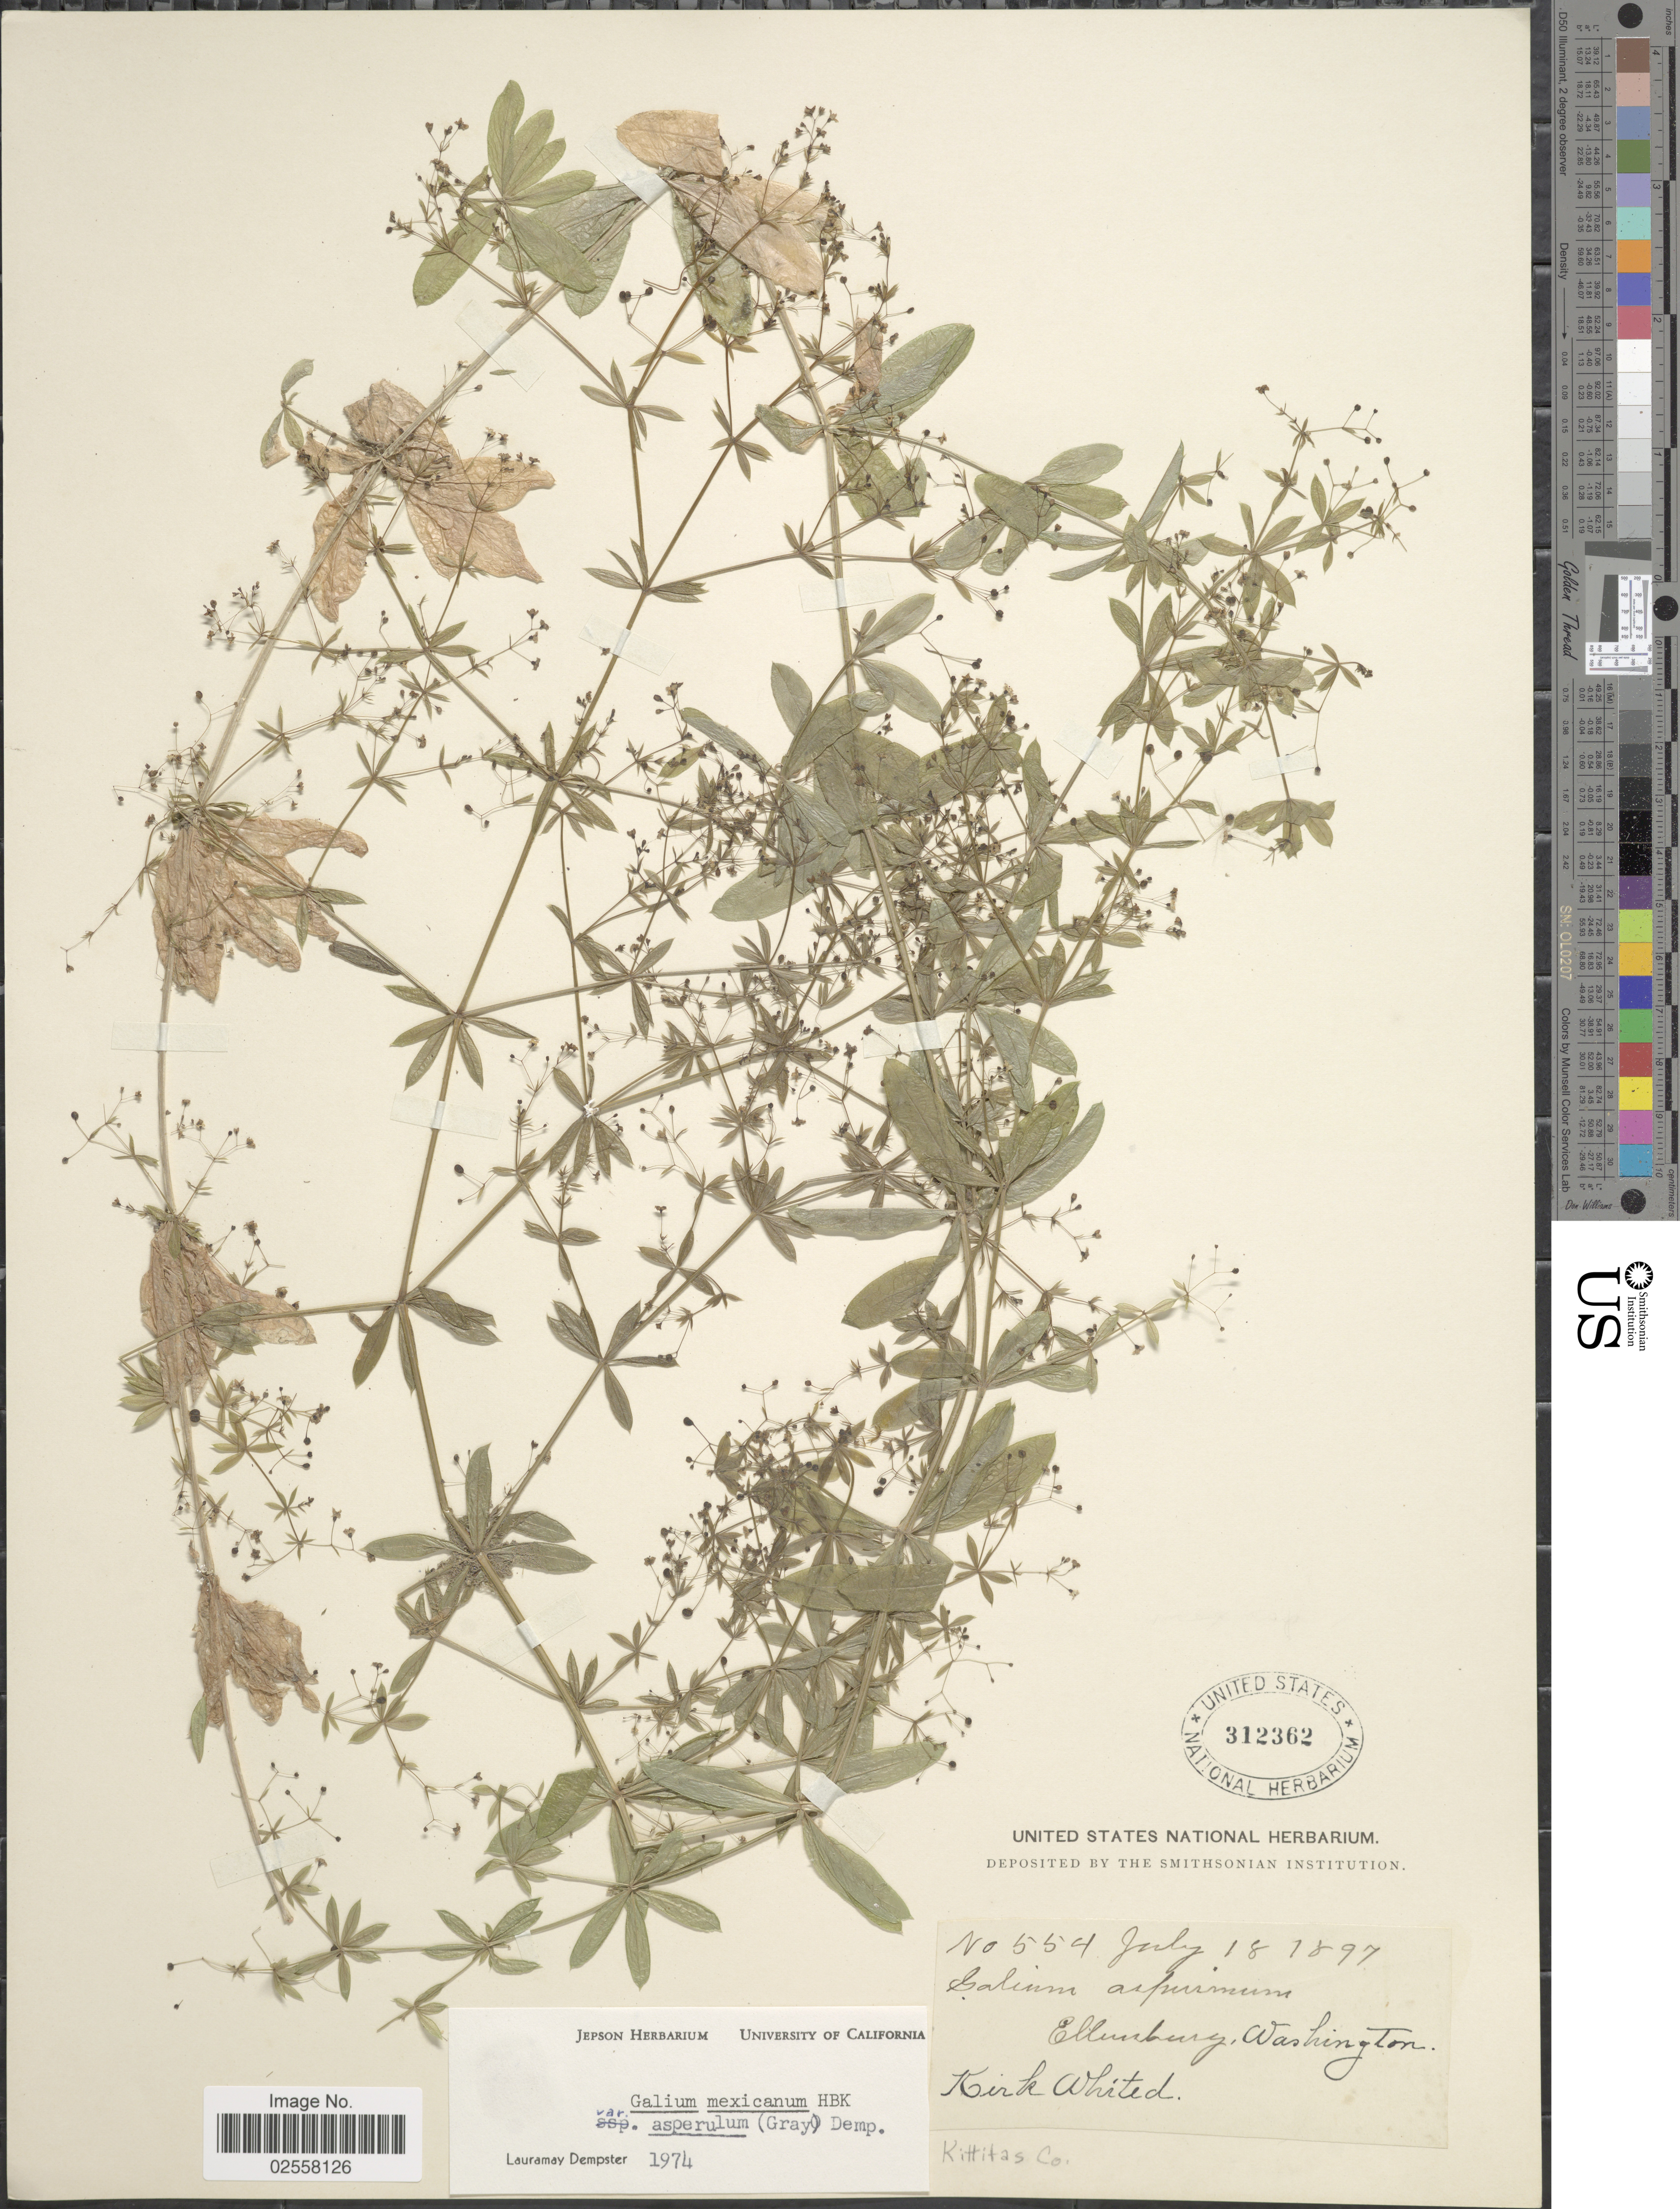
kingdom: Plantae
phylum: Tracheophyta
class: Magnoliopsida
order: Gentianales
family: Rubiaceae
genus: Galium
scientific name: Galium mexicanum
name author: Kunth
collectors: K. Whited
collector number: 554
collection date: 1897-07-18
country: United States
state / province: Washington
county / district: Kittitas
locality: Ellensburg, Kittitas Co.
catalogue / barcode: US 312362